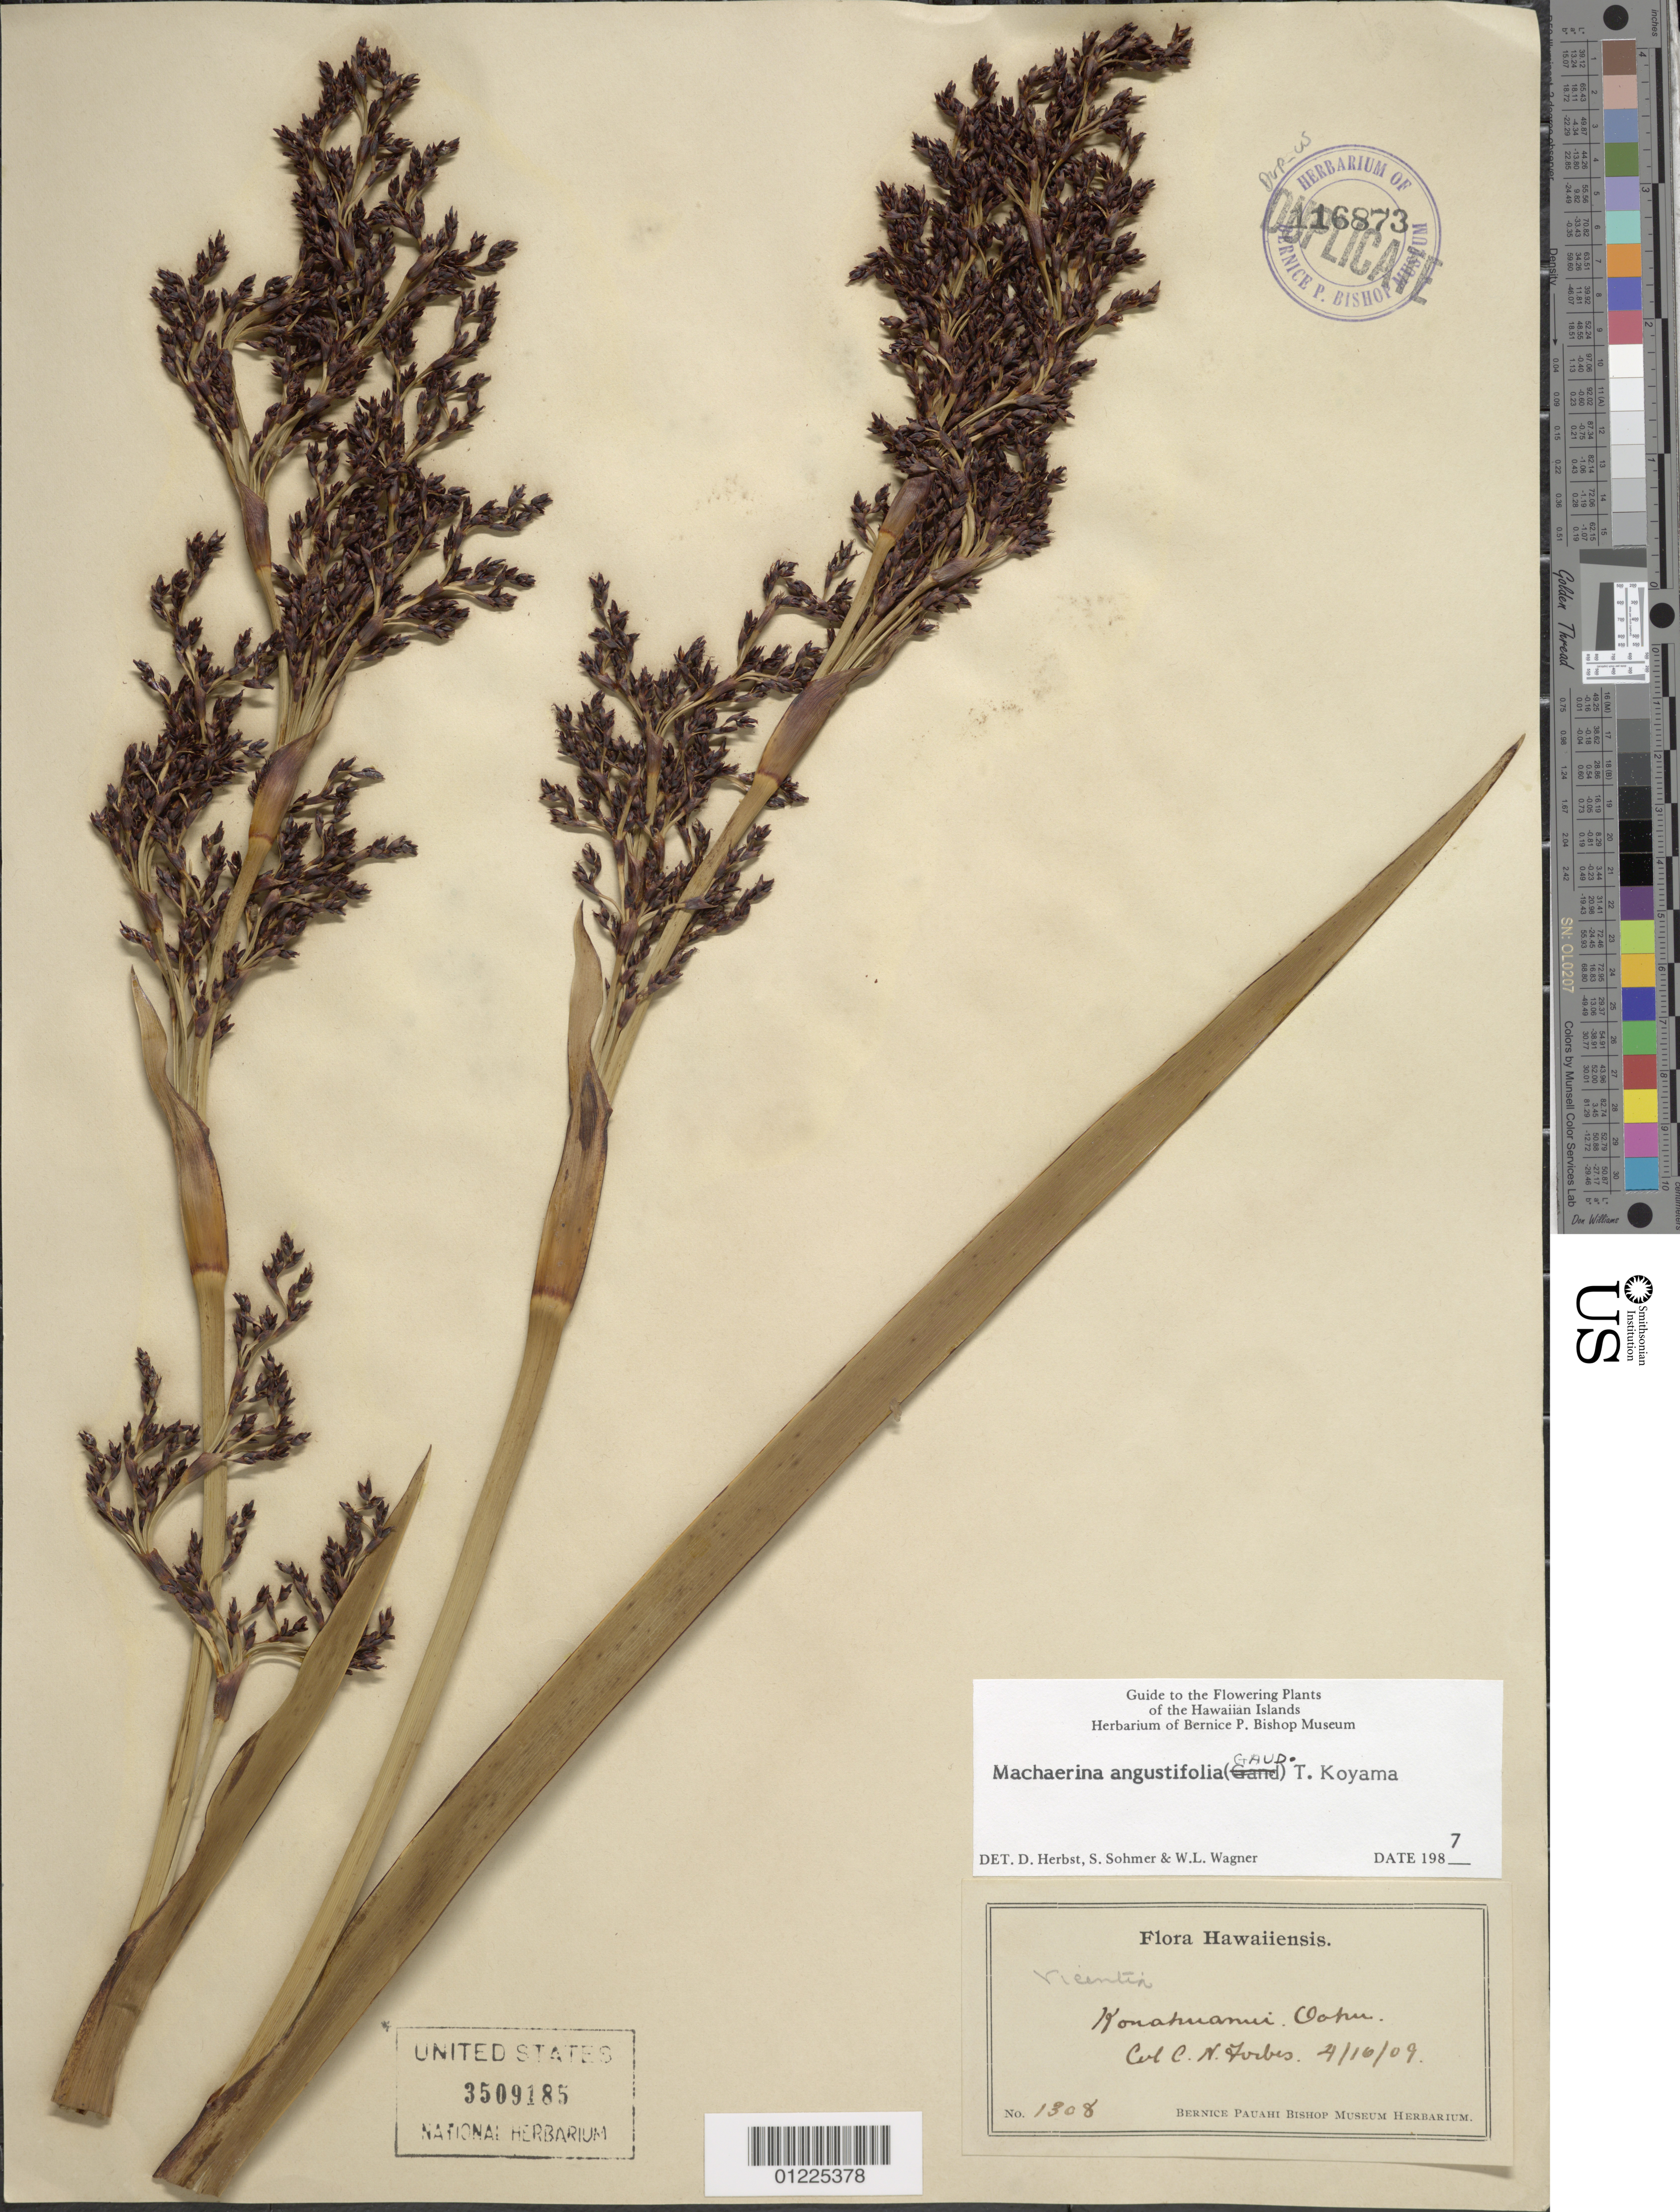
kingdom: Plantae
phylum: Tracheophyta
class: Liliopsida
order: Poales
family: Cyperaceae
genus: Machaerina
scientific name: Machaerina angustifolia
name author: (Gaudich.) T. Koyama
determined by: Herbst, D. R.; Sohmer, S. H.; Wagner, W. L.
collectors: C. N. Forbes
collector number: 1308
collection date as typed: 16 Apr 1909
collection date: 1909-04-16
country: United States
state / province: Hawaii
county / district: Honolulu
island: Oahu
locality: Konahuanui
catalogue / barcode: US 3509185